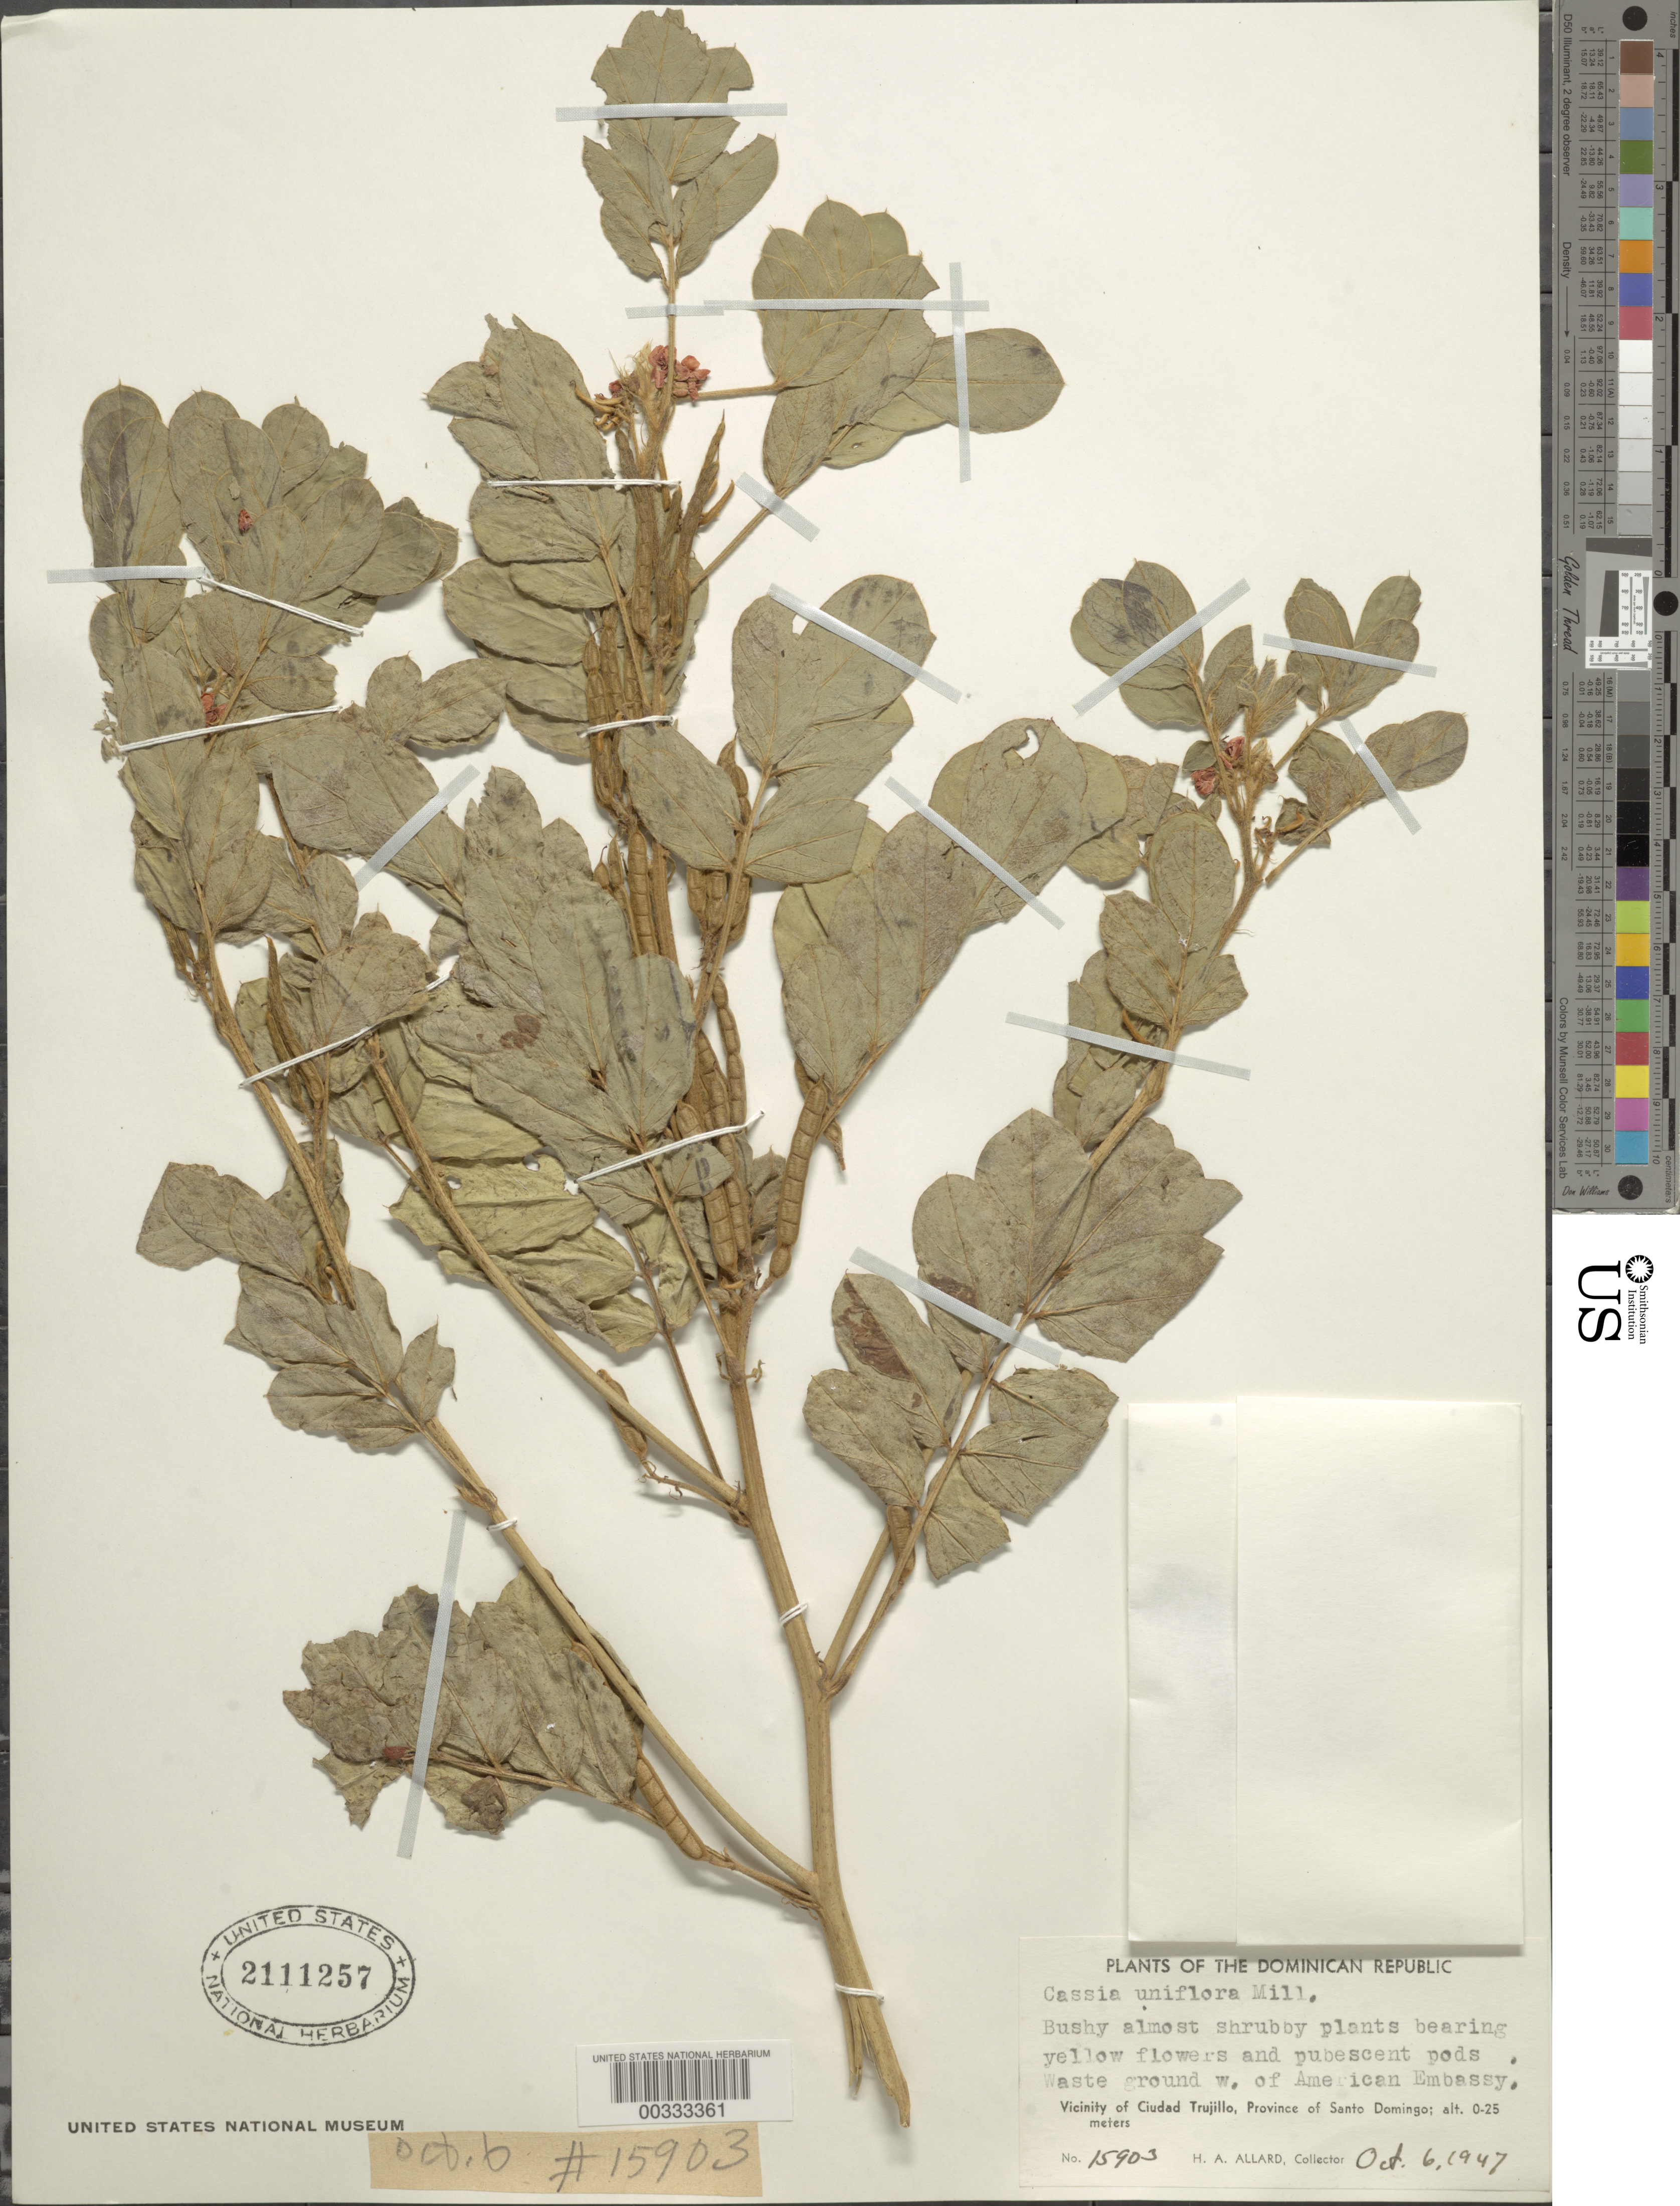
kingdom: Plantae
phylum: Tracheophyta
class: Magnoliopsida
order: Fabales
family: Fabaceae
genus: Senna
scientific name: Senna uniflora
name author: (Mill.) H.S. Irwin & Barneby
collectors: H. A. Allard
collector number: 15903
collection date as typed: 06 Oct 1947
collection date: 1947-10-06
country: Dominican Republic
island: Hispaniola Island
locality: W of american embassy; vicinity of ciudad trujillo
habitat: Waste ground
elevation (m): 0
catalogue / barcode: US 2111257